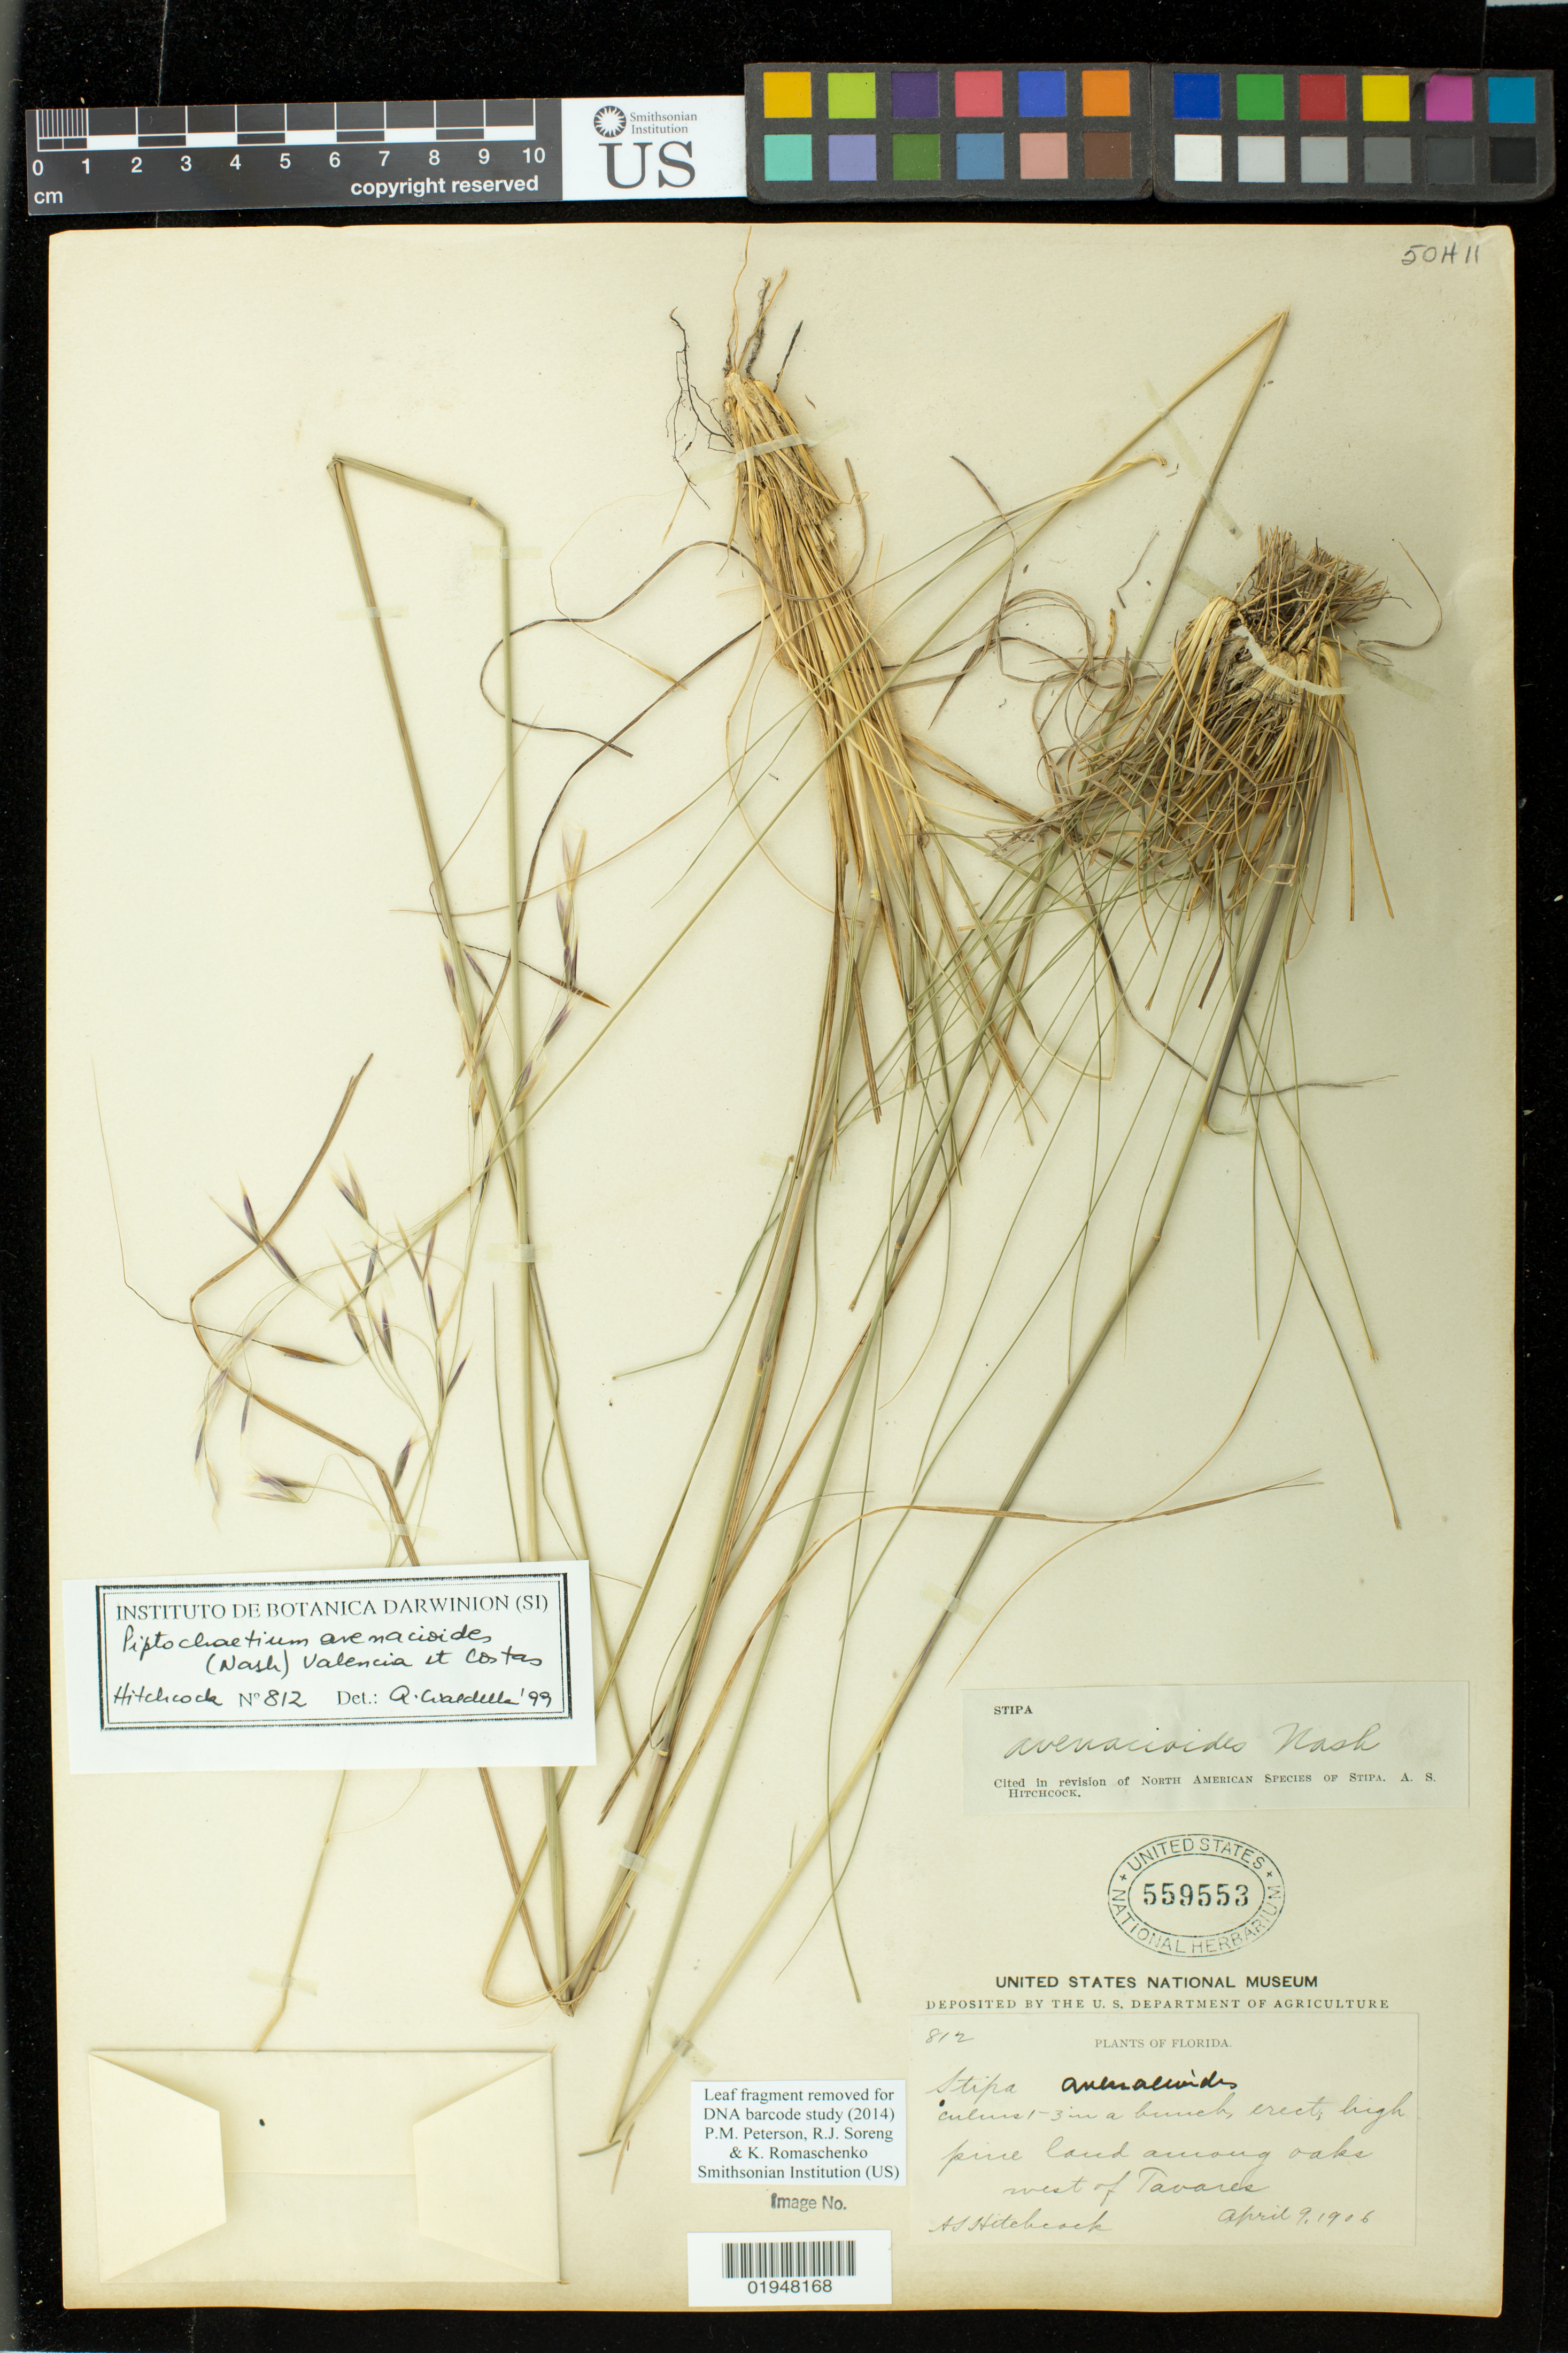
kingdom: Plantae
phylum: Tracheophyta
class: Liliopsida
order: Poales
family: Poaceae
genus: Piptochaetium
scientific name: Piptochaetium avenacioides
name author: (Nash) Valencia & Costas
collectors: A. S. Hitchcock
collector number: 812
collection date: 1906-04-09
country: United States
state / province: Florida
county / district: Lake County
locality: west of Tavares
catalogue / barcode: US 559553